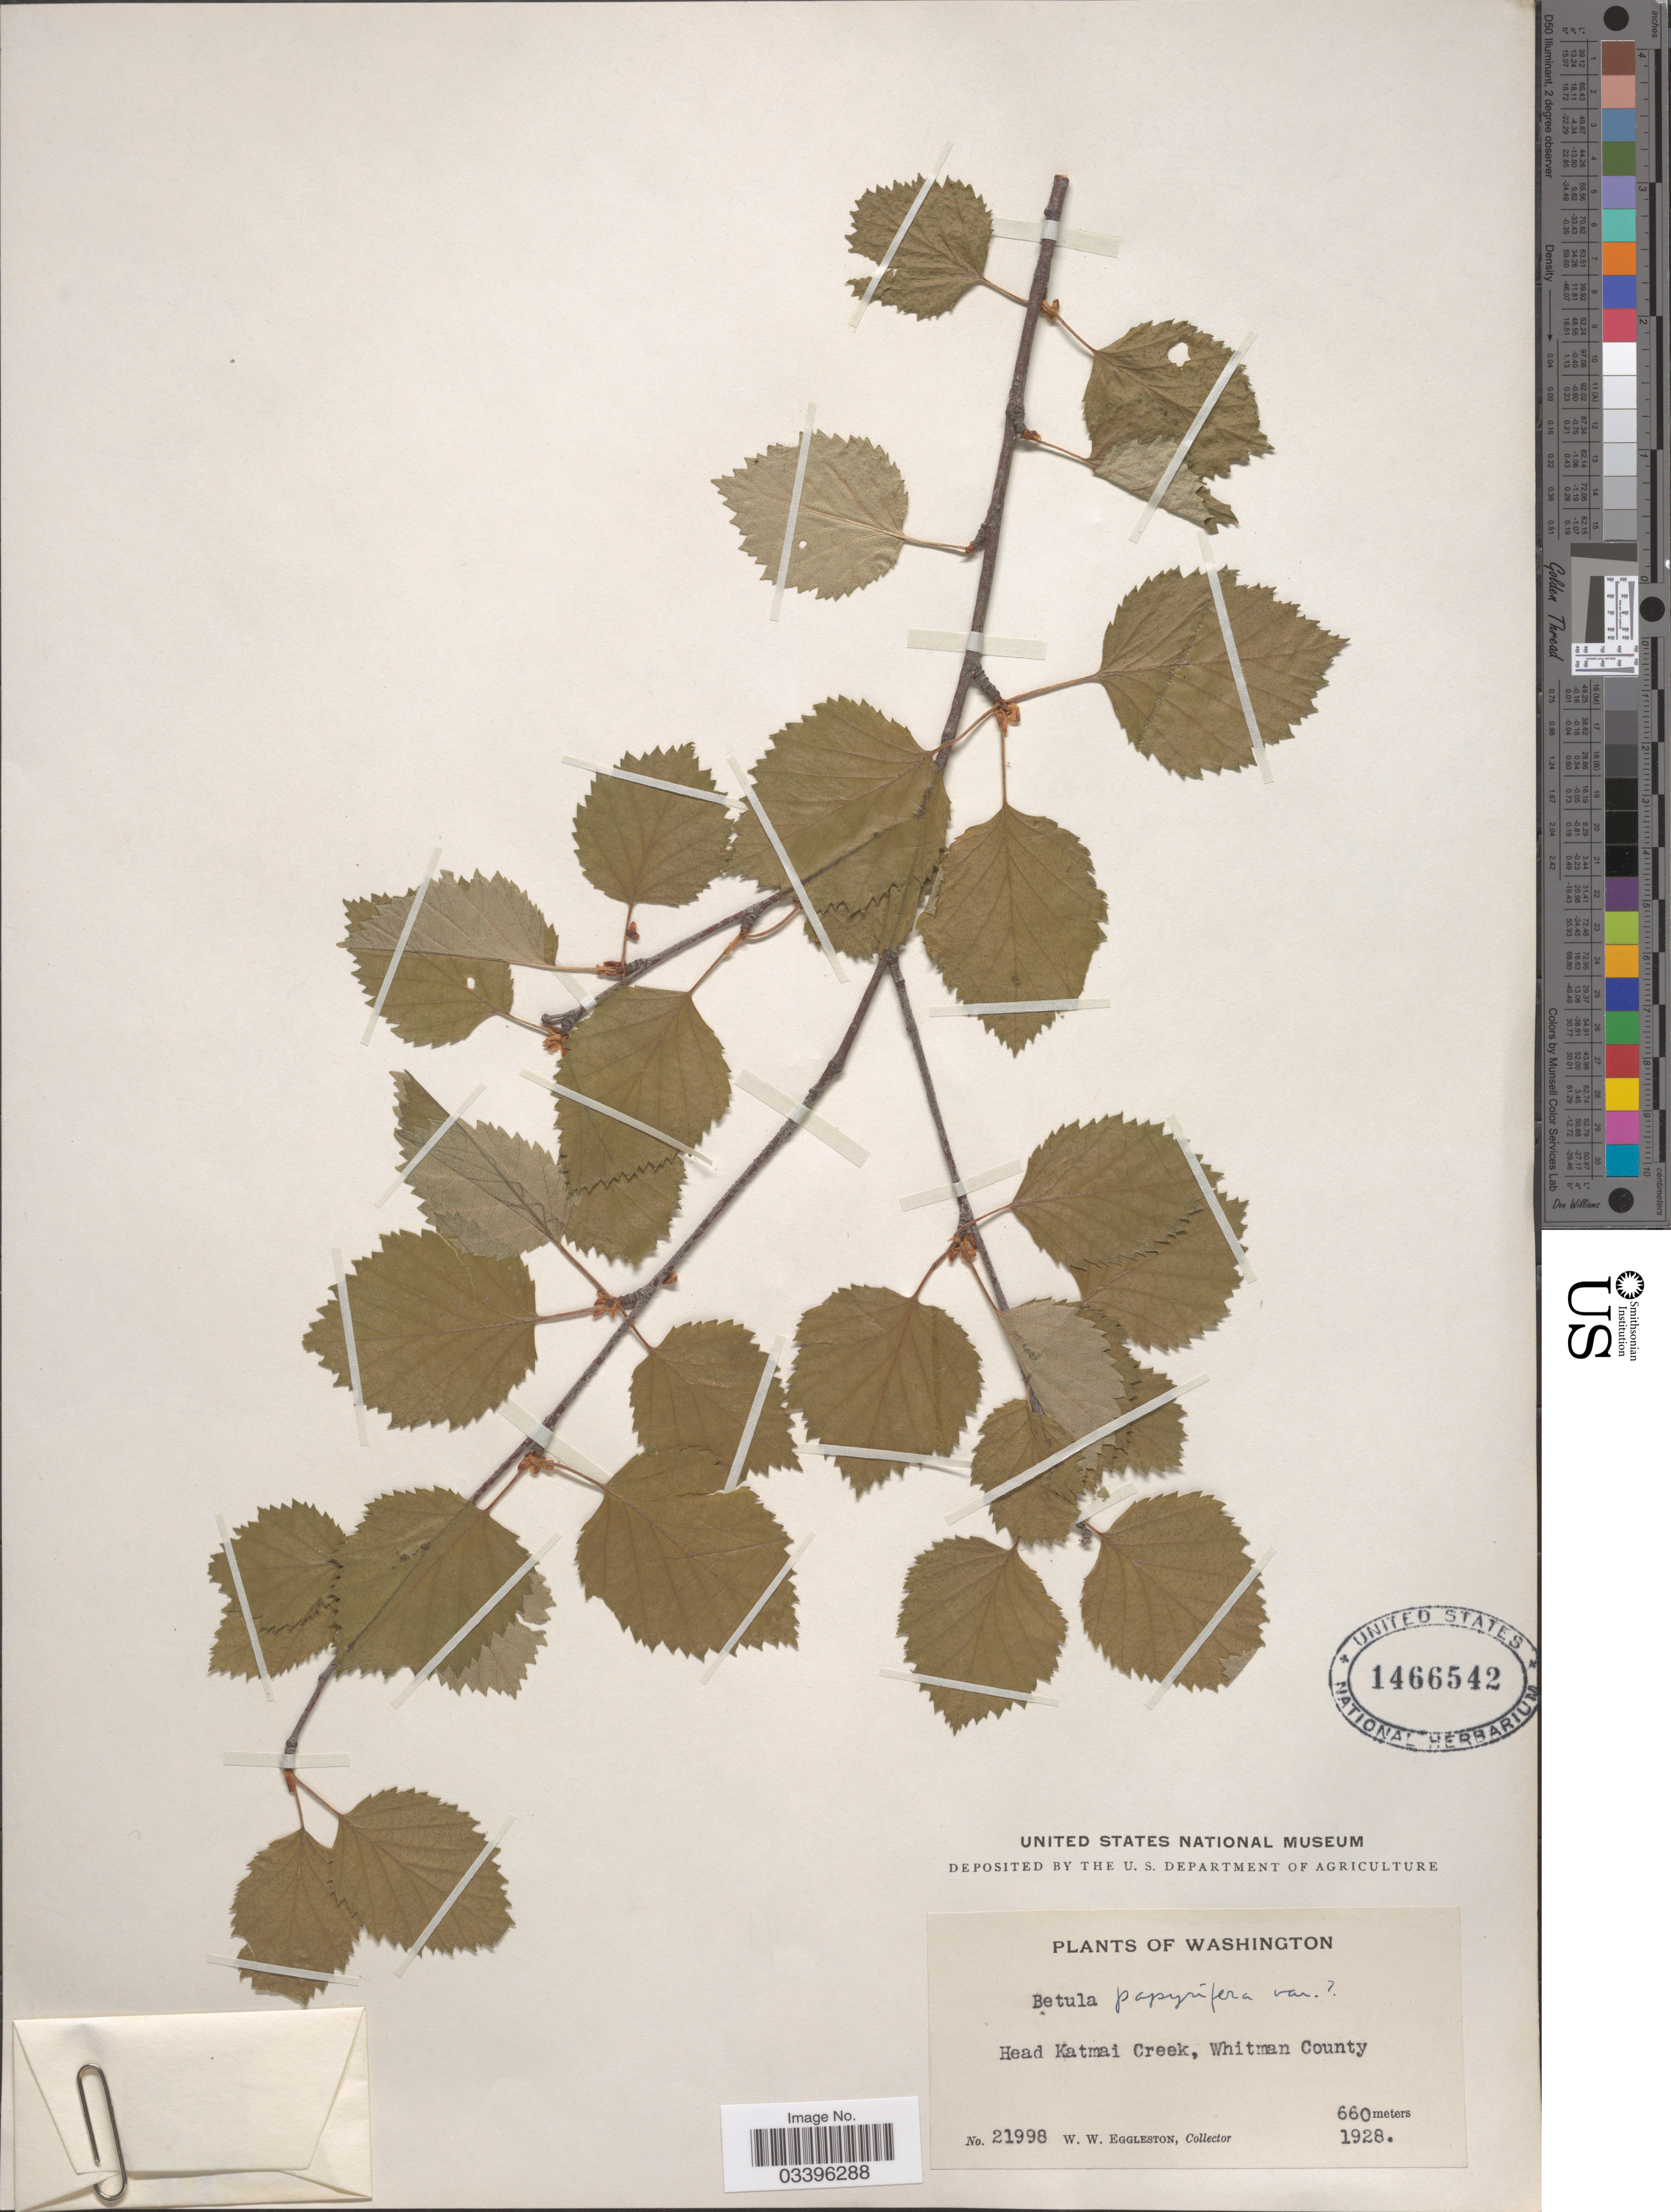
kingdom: Plantae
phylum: Tracheophyta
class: Magnoliopsida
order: Fagales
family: Betulaceae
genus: Betula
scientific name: Betula occidentalis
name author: Hook.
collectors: W. W. Eggleston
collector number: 21998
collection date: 1928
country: United States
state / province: Washington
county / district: Whitman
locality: Head Katmai Creek, Whitman County.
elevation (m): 660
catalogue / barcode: US 1466542